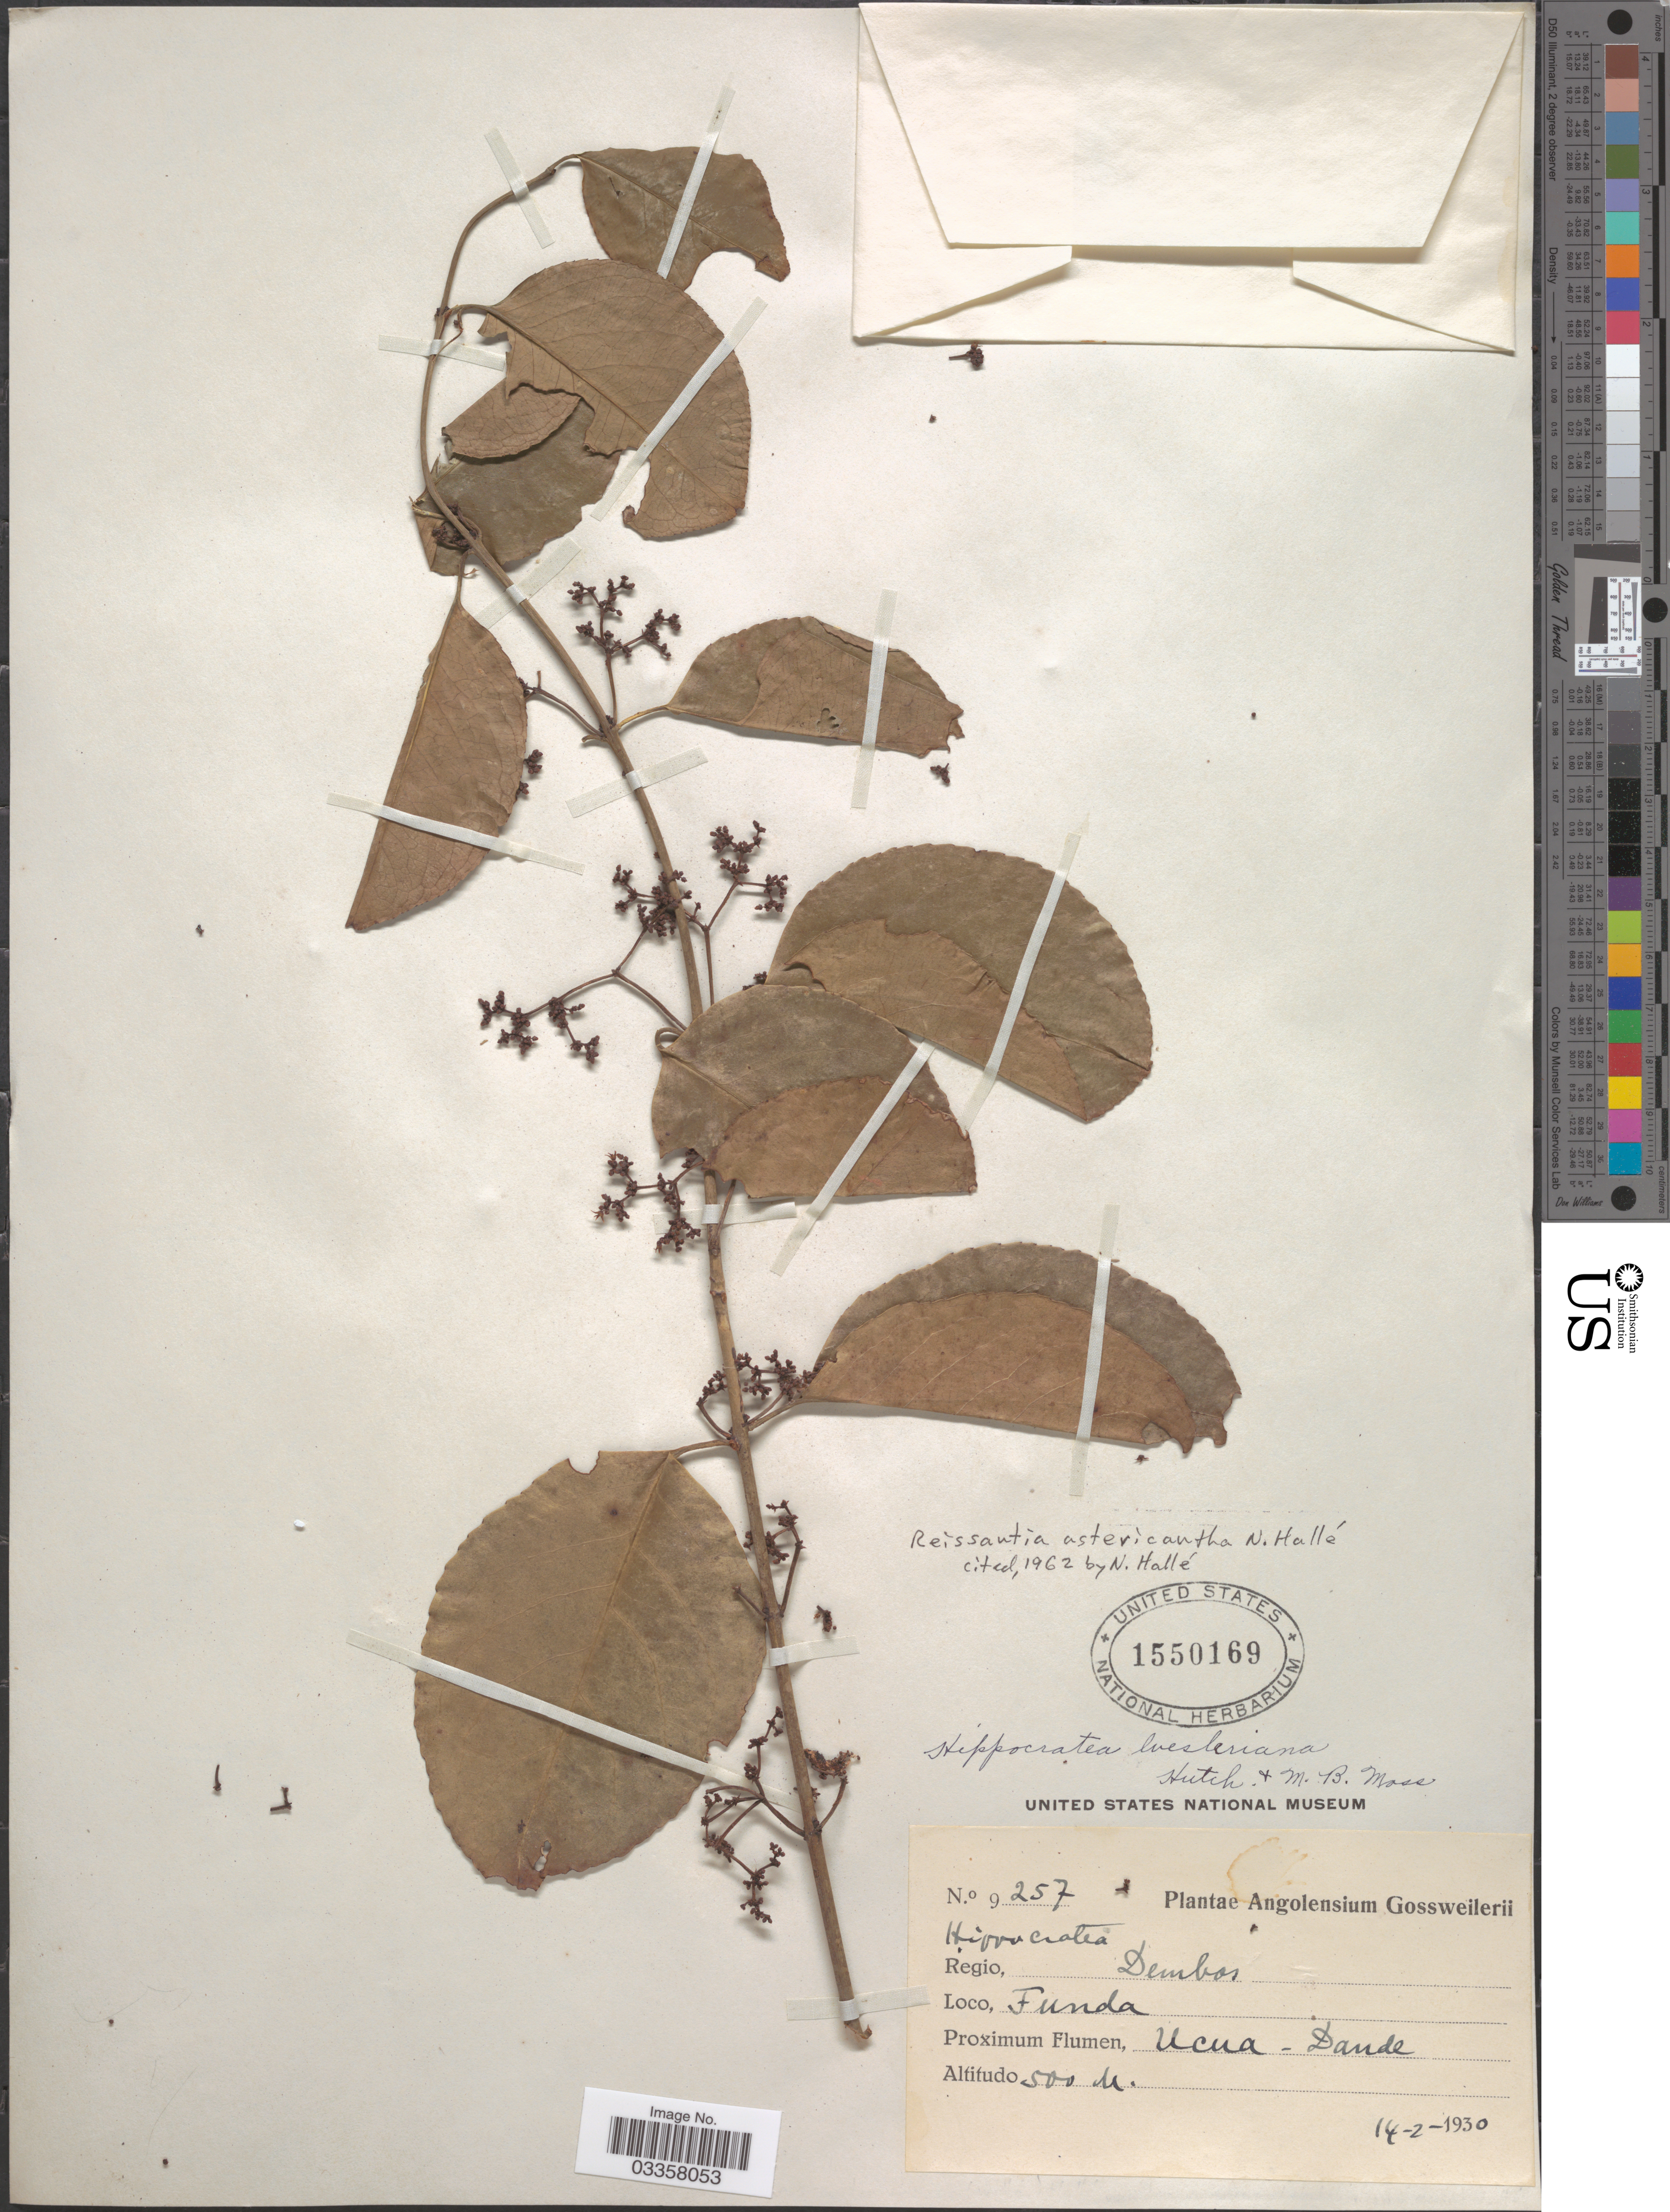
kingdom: Plantae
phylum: Tracheophyta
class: Magnoliopsida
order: Celastrales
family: Celastraceae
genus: Reissantia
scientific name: Reissantia indica var. astericantha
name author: (N. Hallé) N. Hallé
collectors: -. Gossweiler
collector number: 9257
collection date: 1930-02-14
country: Angola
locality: Funda, Ucua-Dande.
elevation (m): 500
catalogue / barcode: US 1550169